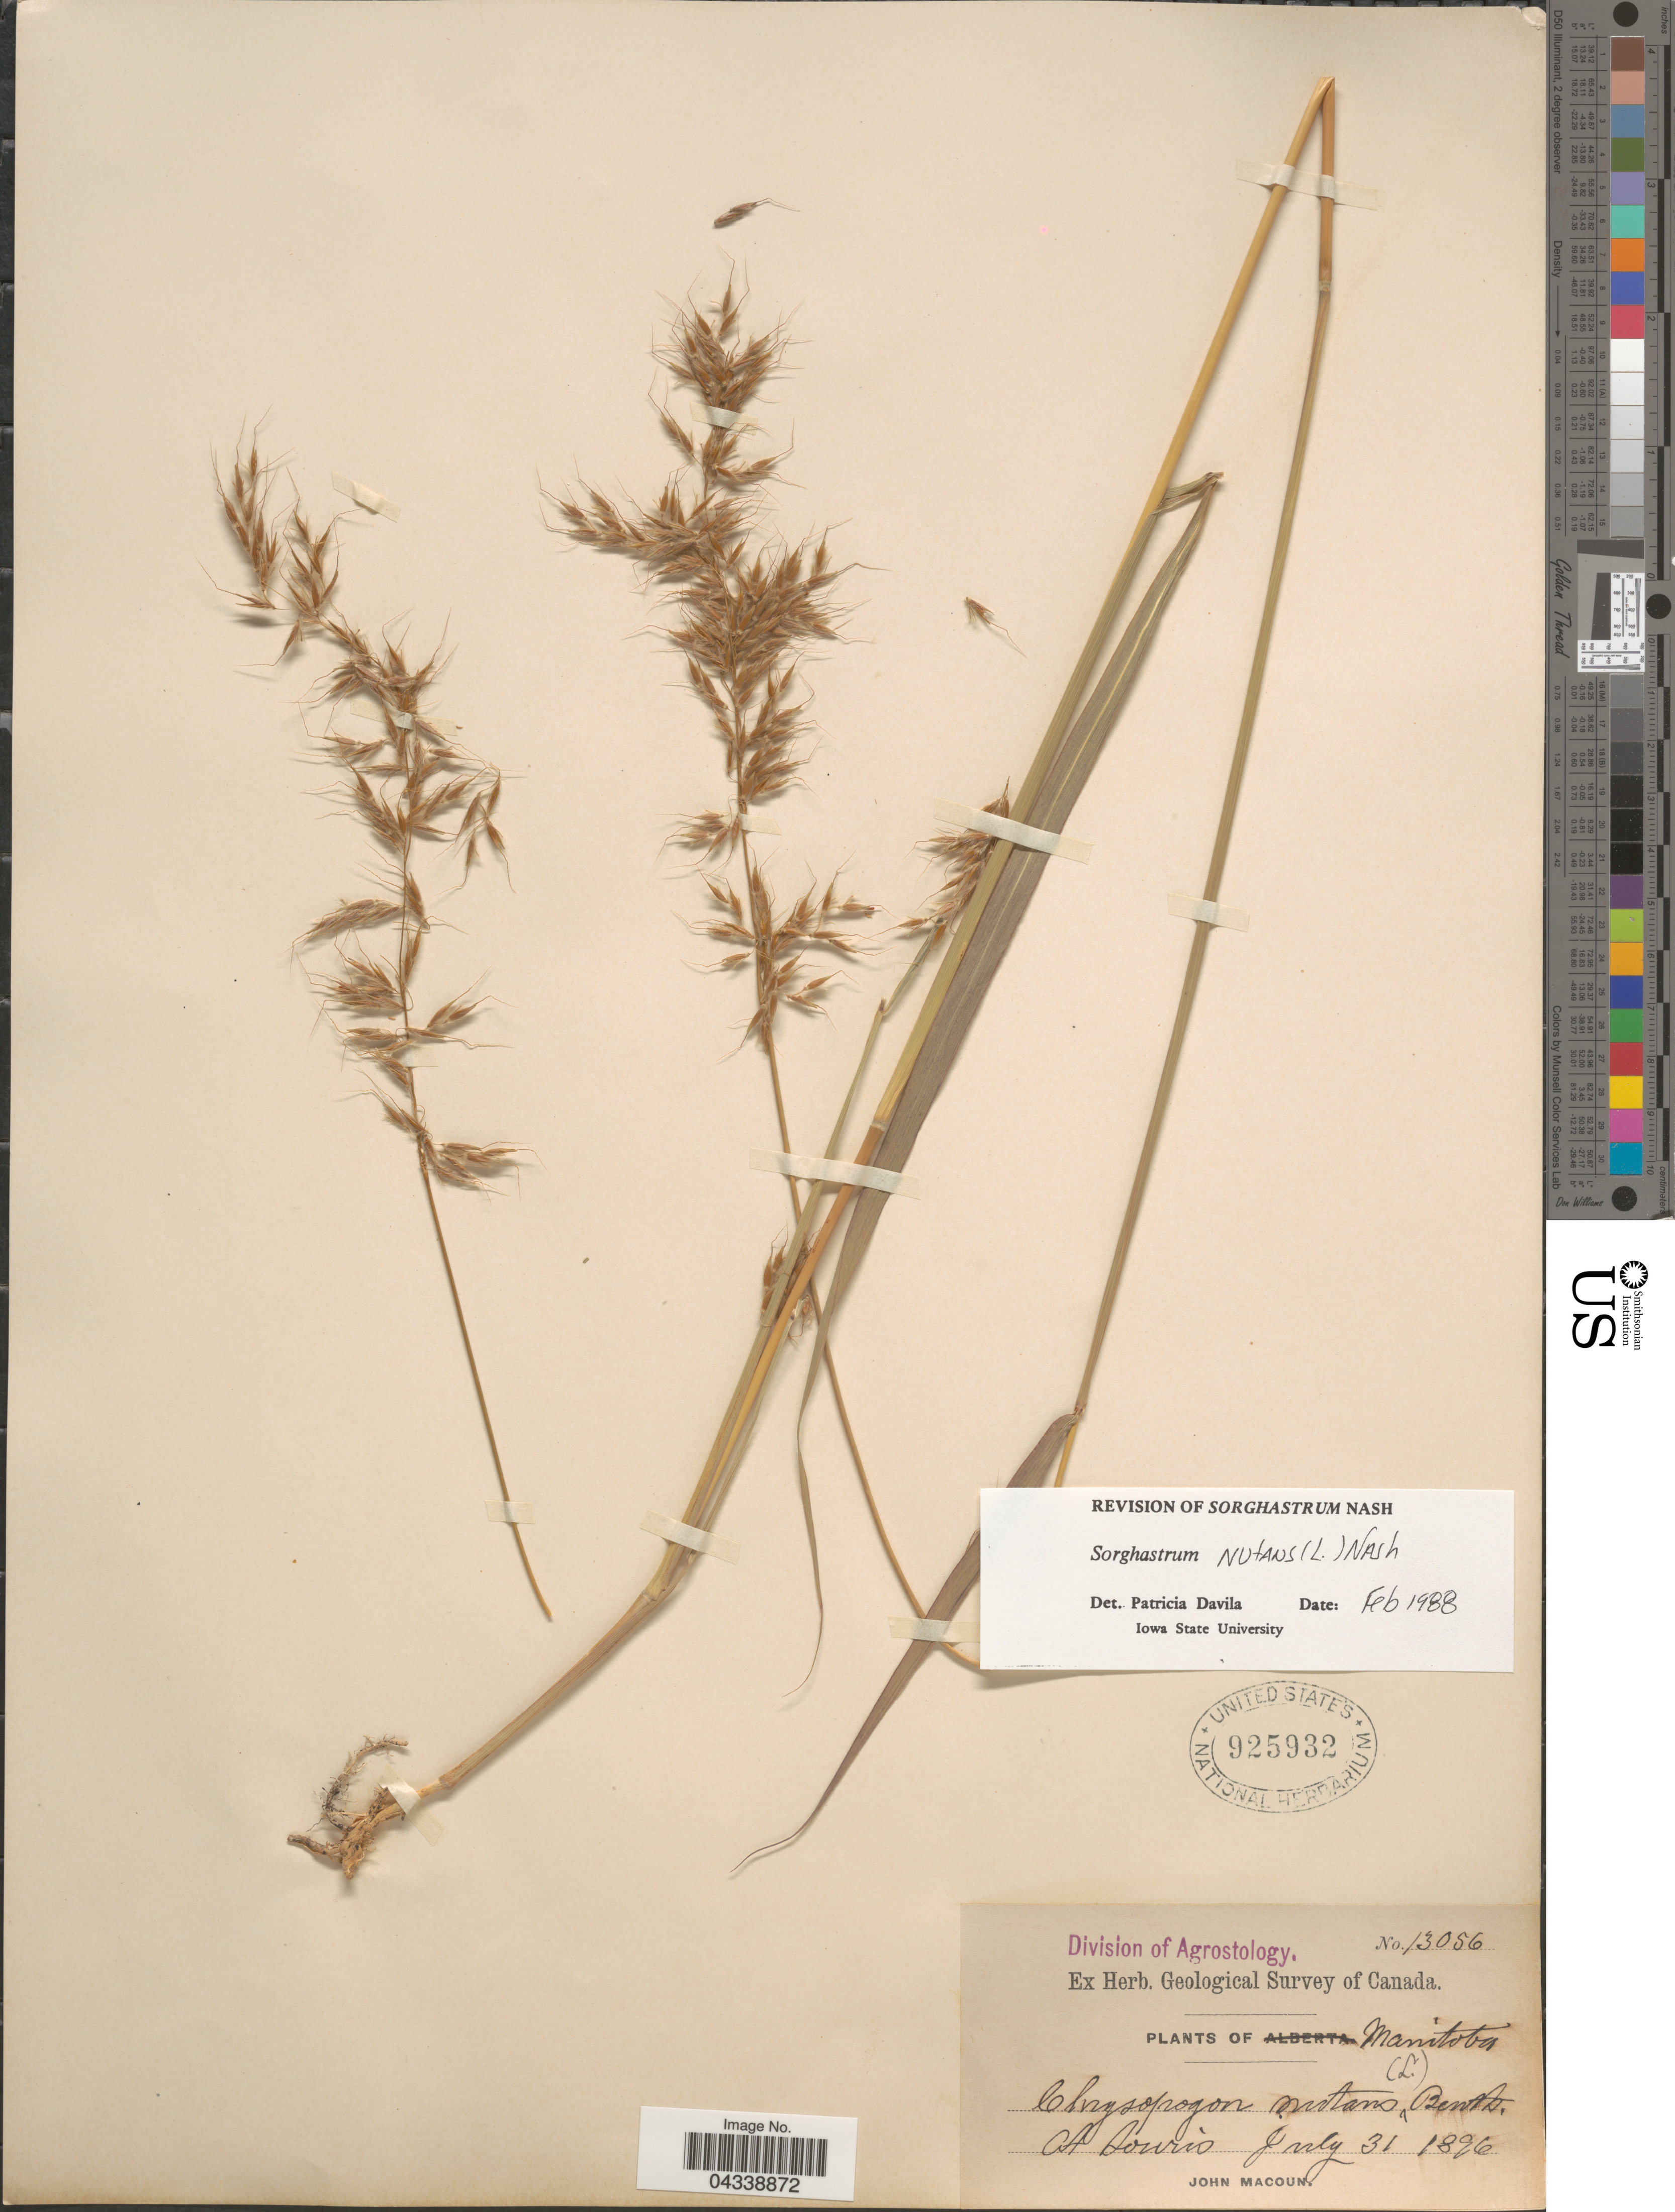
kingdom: Plantae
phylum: Tracheophyta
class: Liliopsida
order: Poales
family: Poaceae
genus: Sorghastrum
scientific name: Sorghastrum nutans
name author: (L.) Nash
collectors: J. Macoun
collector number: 13056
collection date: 1896-07-31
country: Canada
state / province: Manitoba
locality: Geological Survey of Canada. A Souris.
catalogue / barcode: US 925932